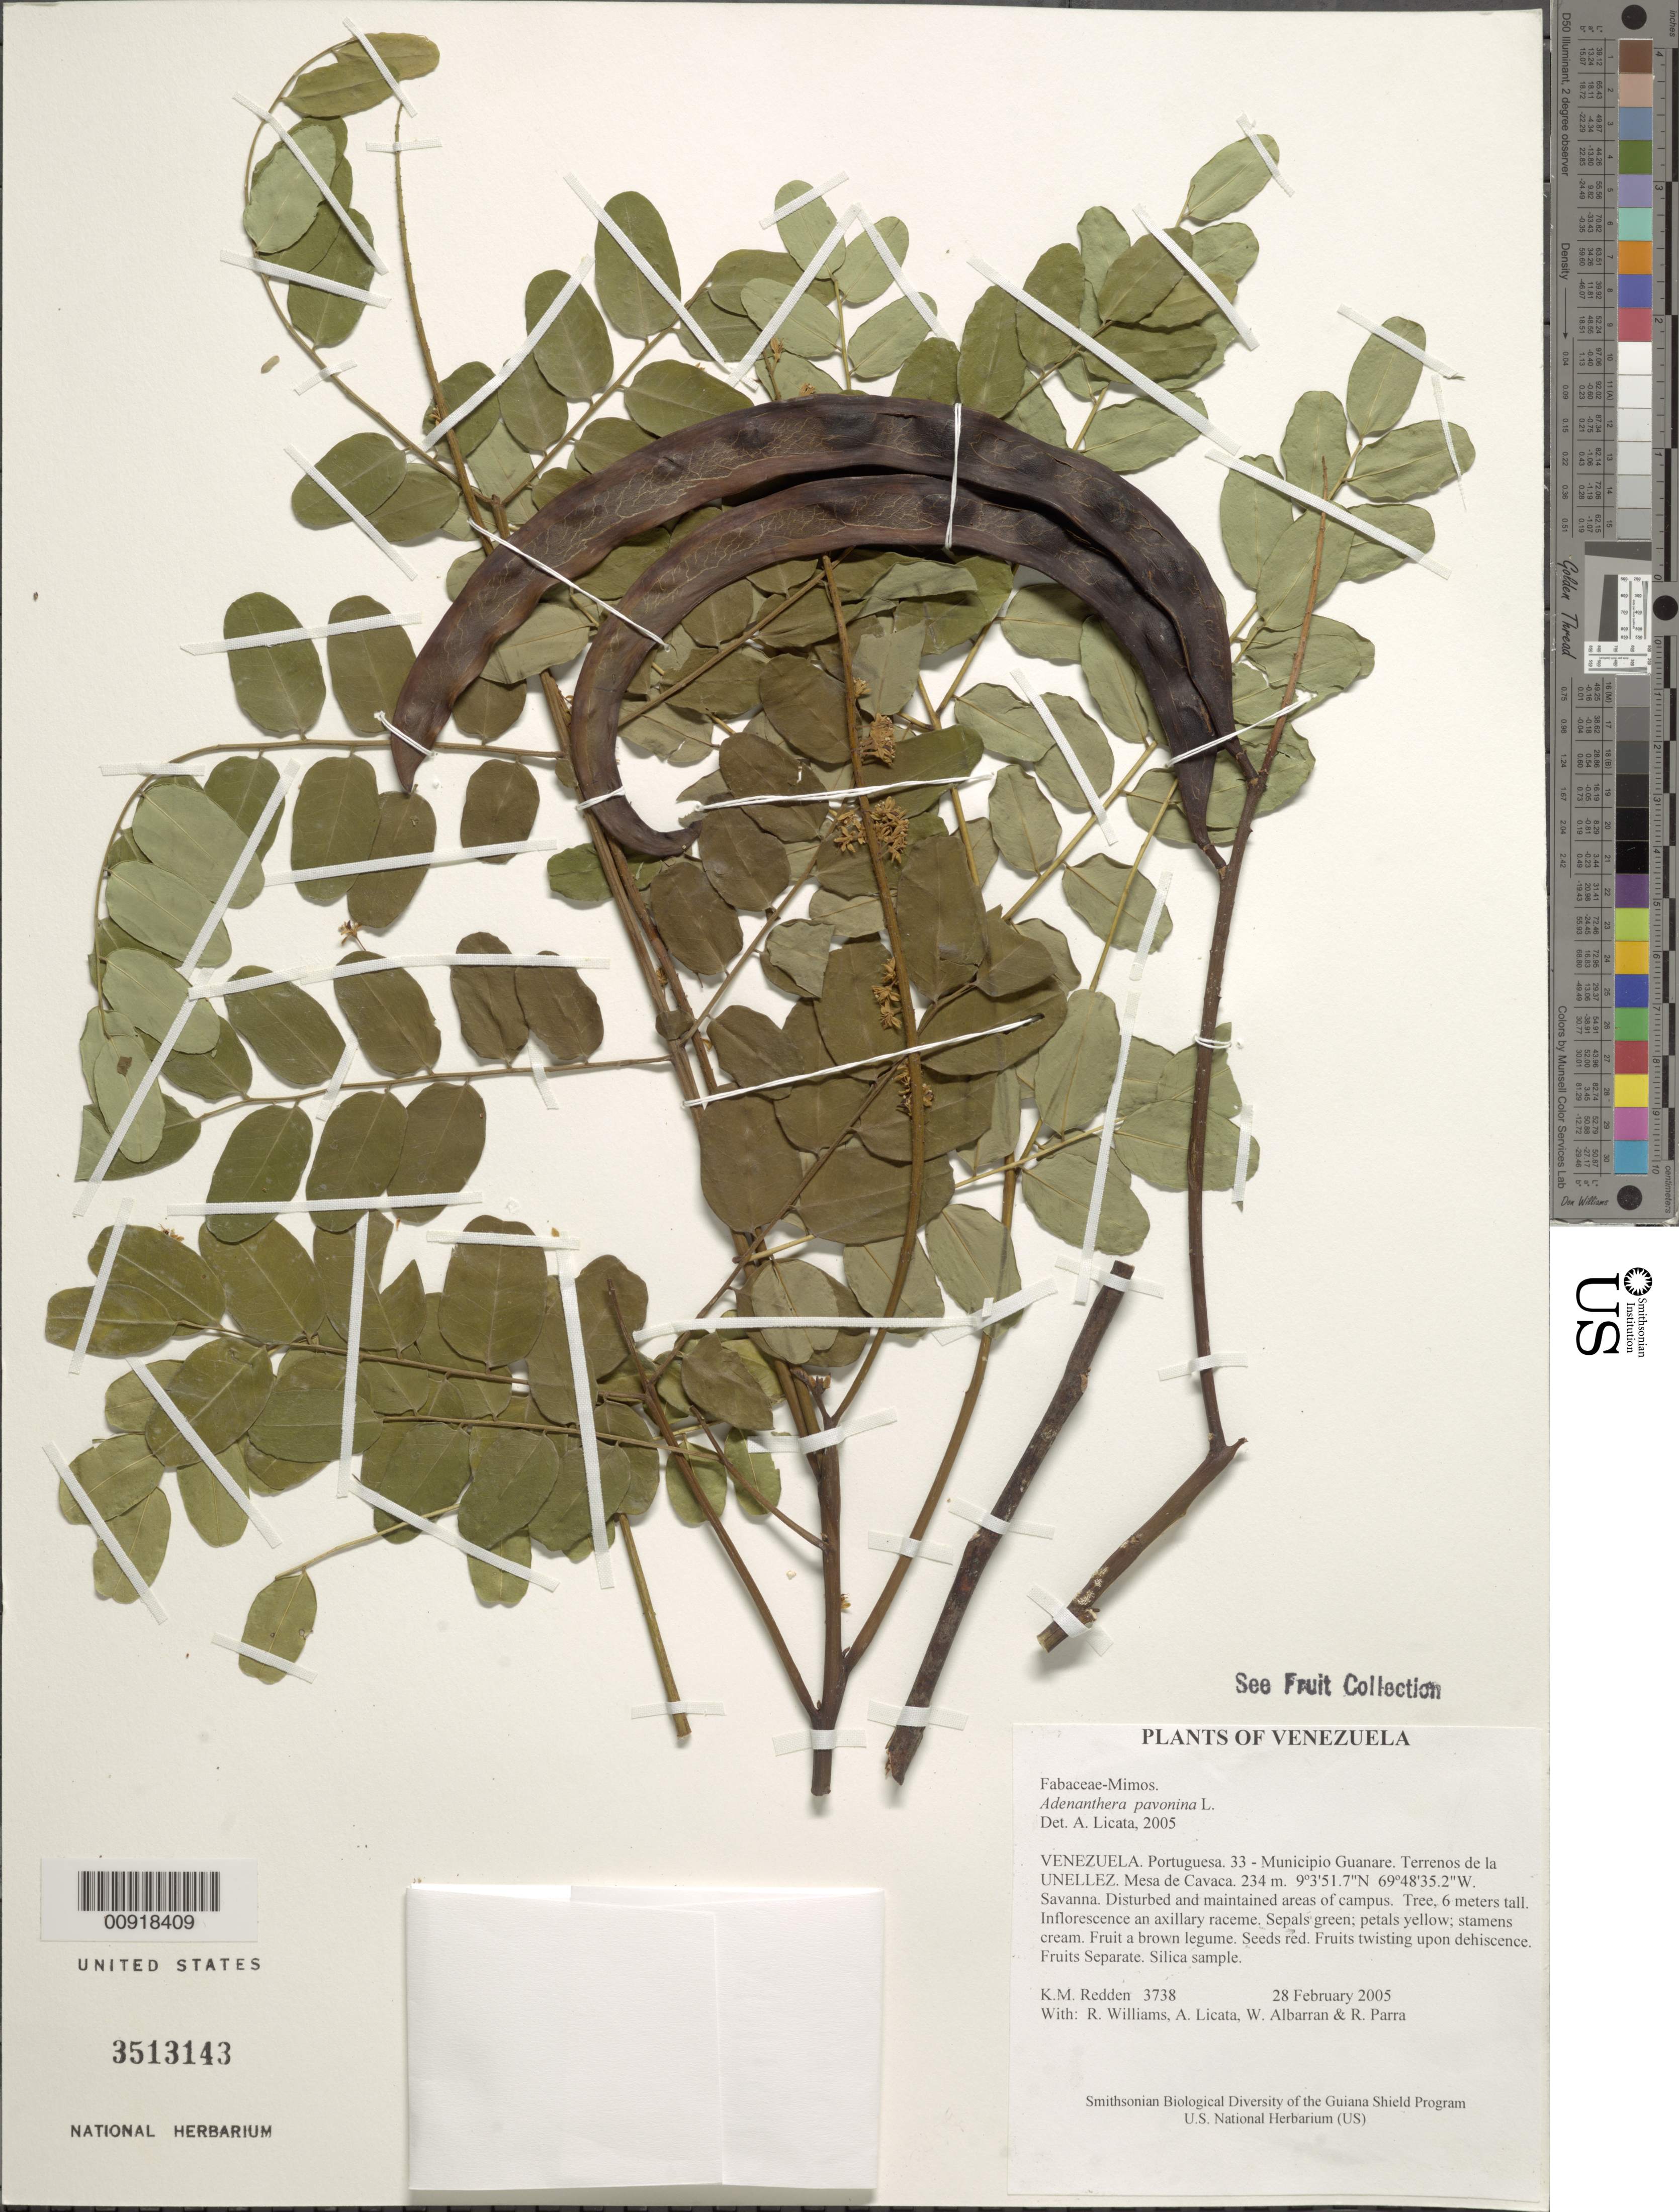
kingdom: Plantae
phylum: Tracheophyta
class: Magnoliopsida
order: Fabales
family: Fabaceae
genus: Adenanthera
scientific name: Adenanthera pavonina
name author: L.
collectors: K. M. Redden, R. Williams, A. Licata, W. Albarrán & R. Parra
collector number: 3738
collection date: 2005-02-28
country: Venezuela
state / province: Portuguesa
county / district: Guanare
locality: Terrenos de la UNELLEZ, Mesa de Cavaca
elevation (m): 234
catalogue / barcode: US 3513143